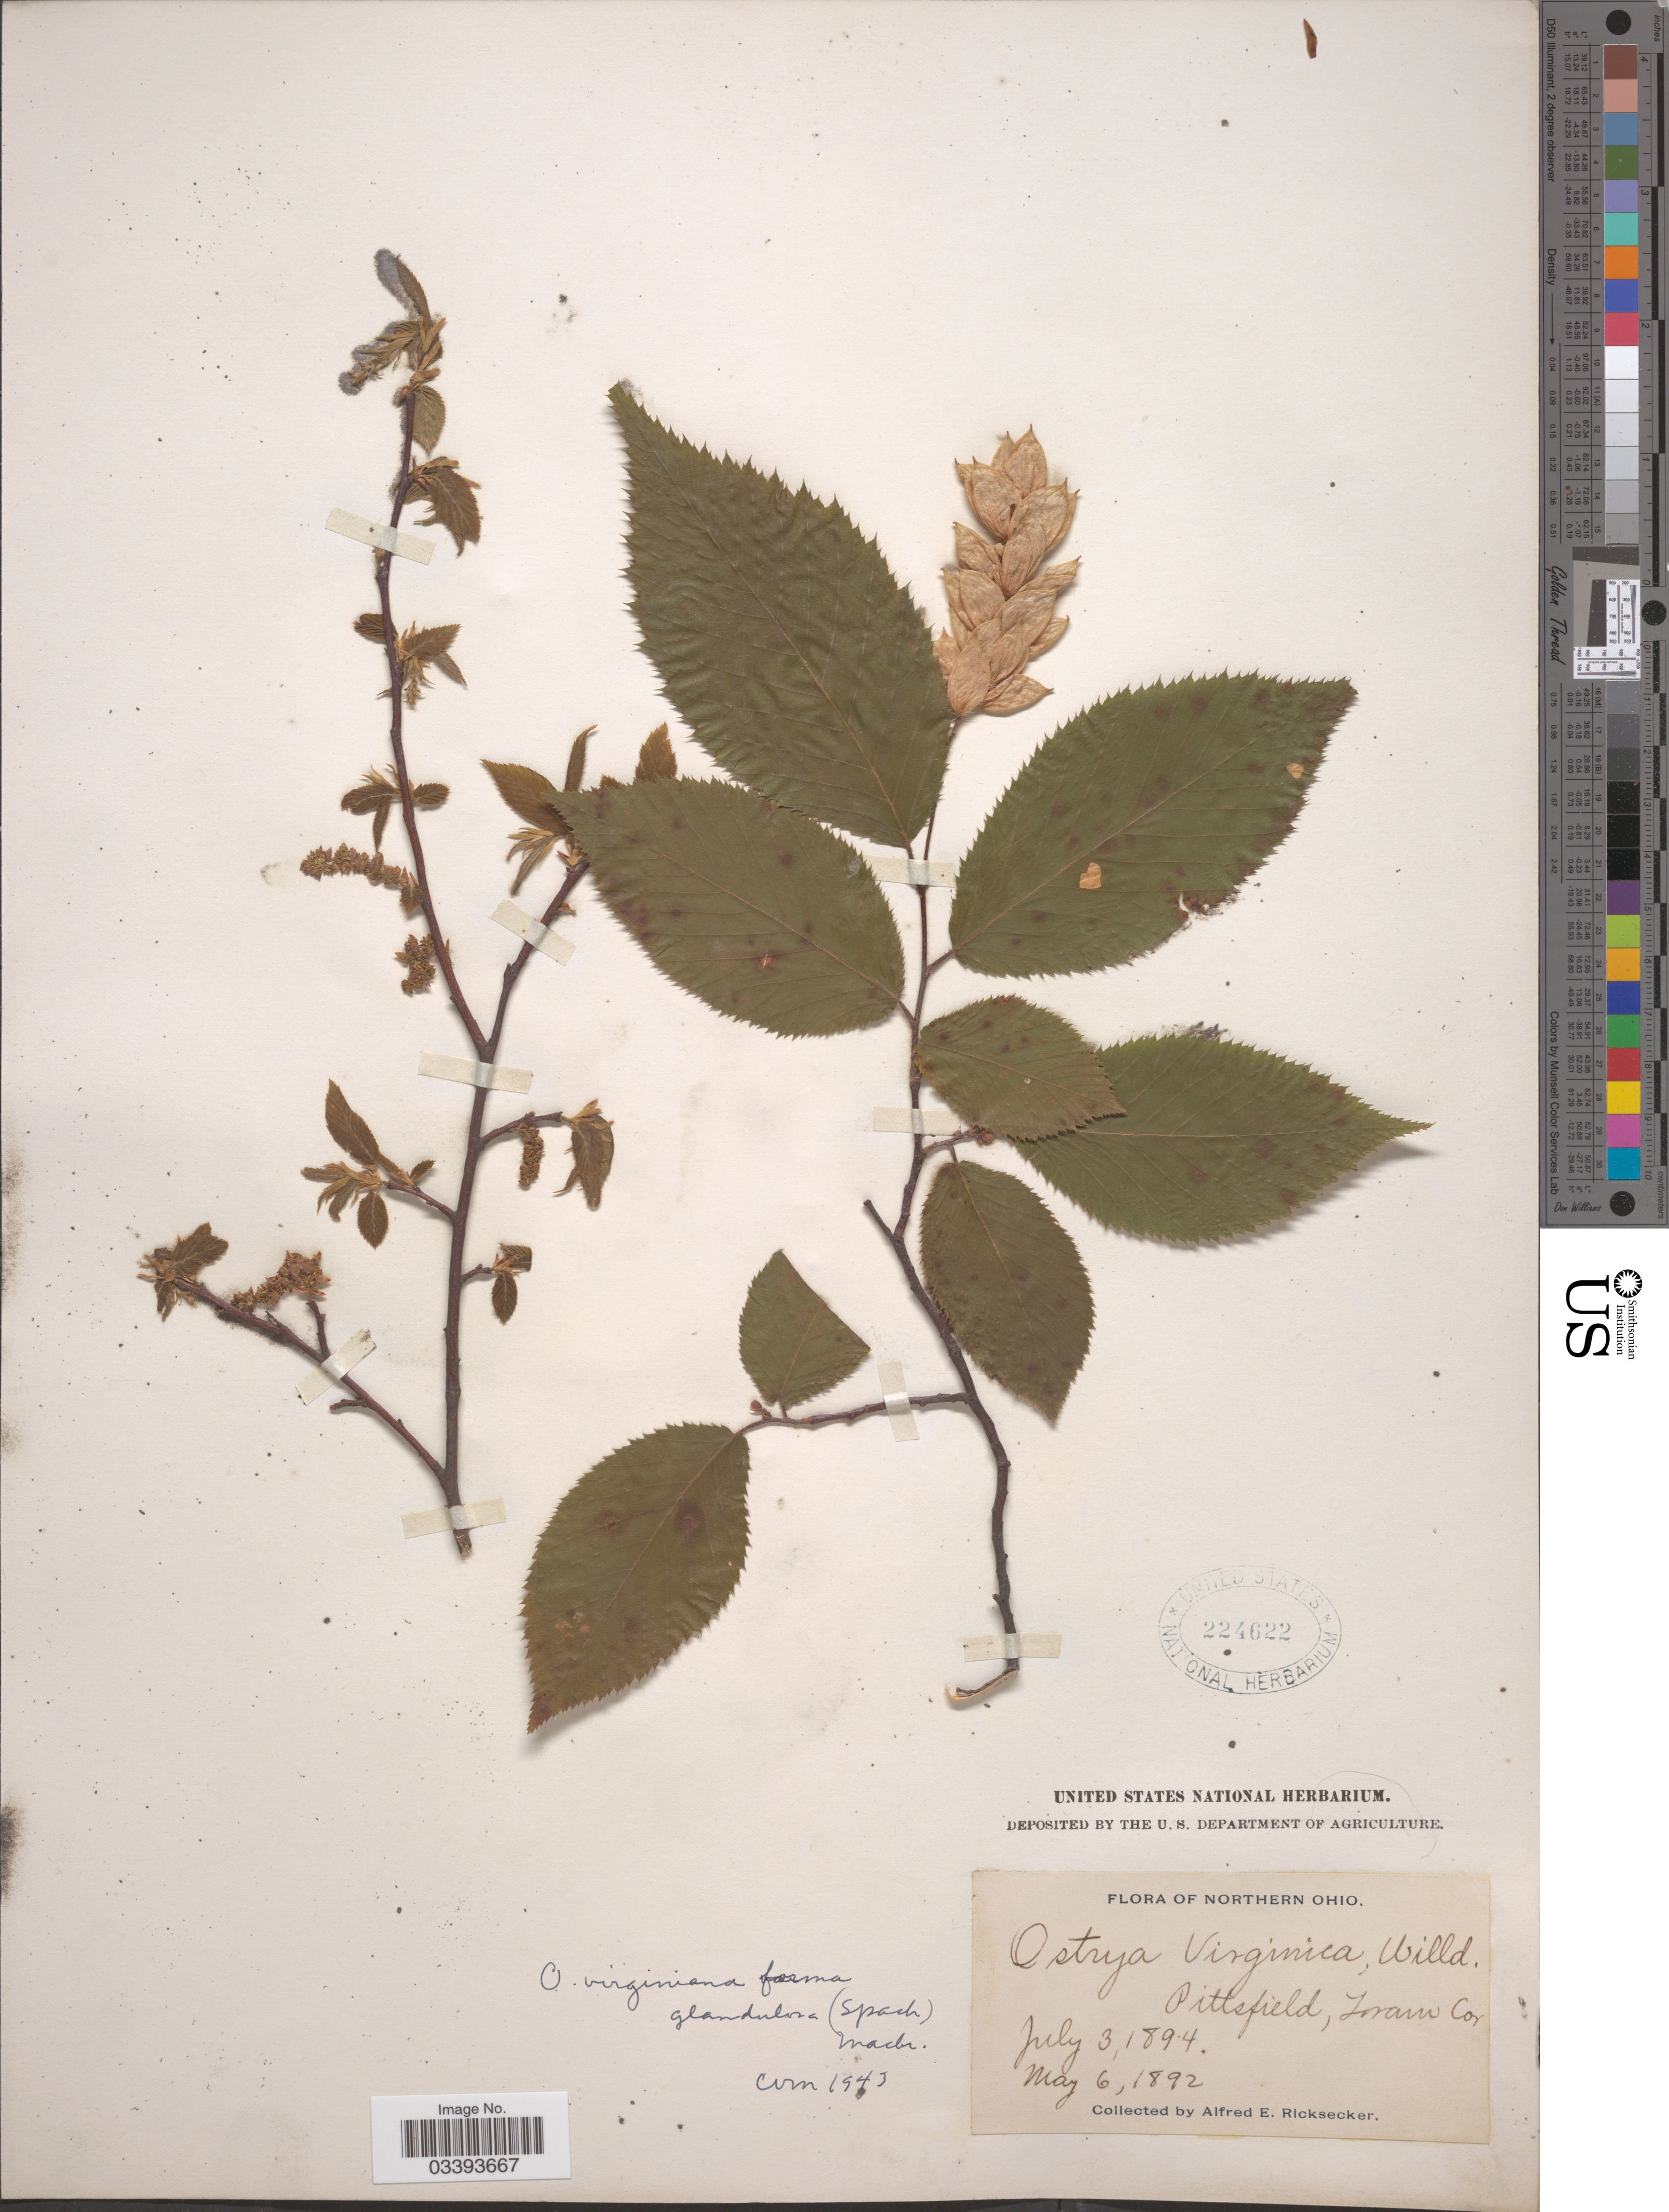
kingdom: Plantae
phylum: Tracheophyta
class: Magnoliopsida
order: Fagales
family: Betulaceae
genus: Ostrya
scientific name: Ostrya virginiana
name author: (Mill.) K. Koch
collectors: A. E. Ricksecker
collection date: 1892-05-06/1894-07-03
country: United States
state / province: Ohio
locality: Northern Ohio. Pittsfield, Lorain Co.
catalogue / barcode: US 224622